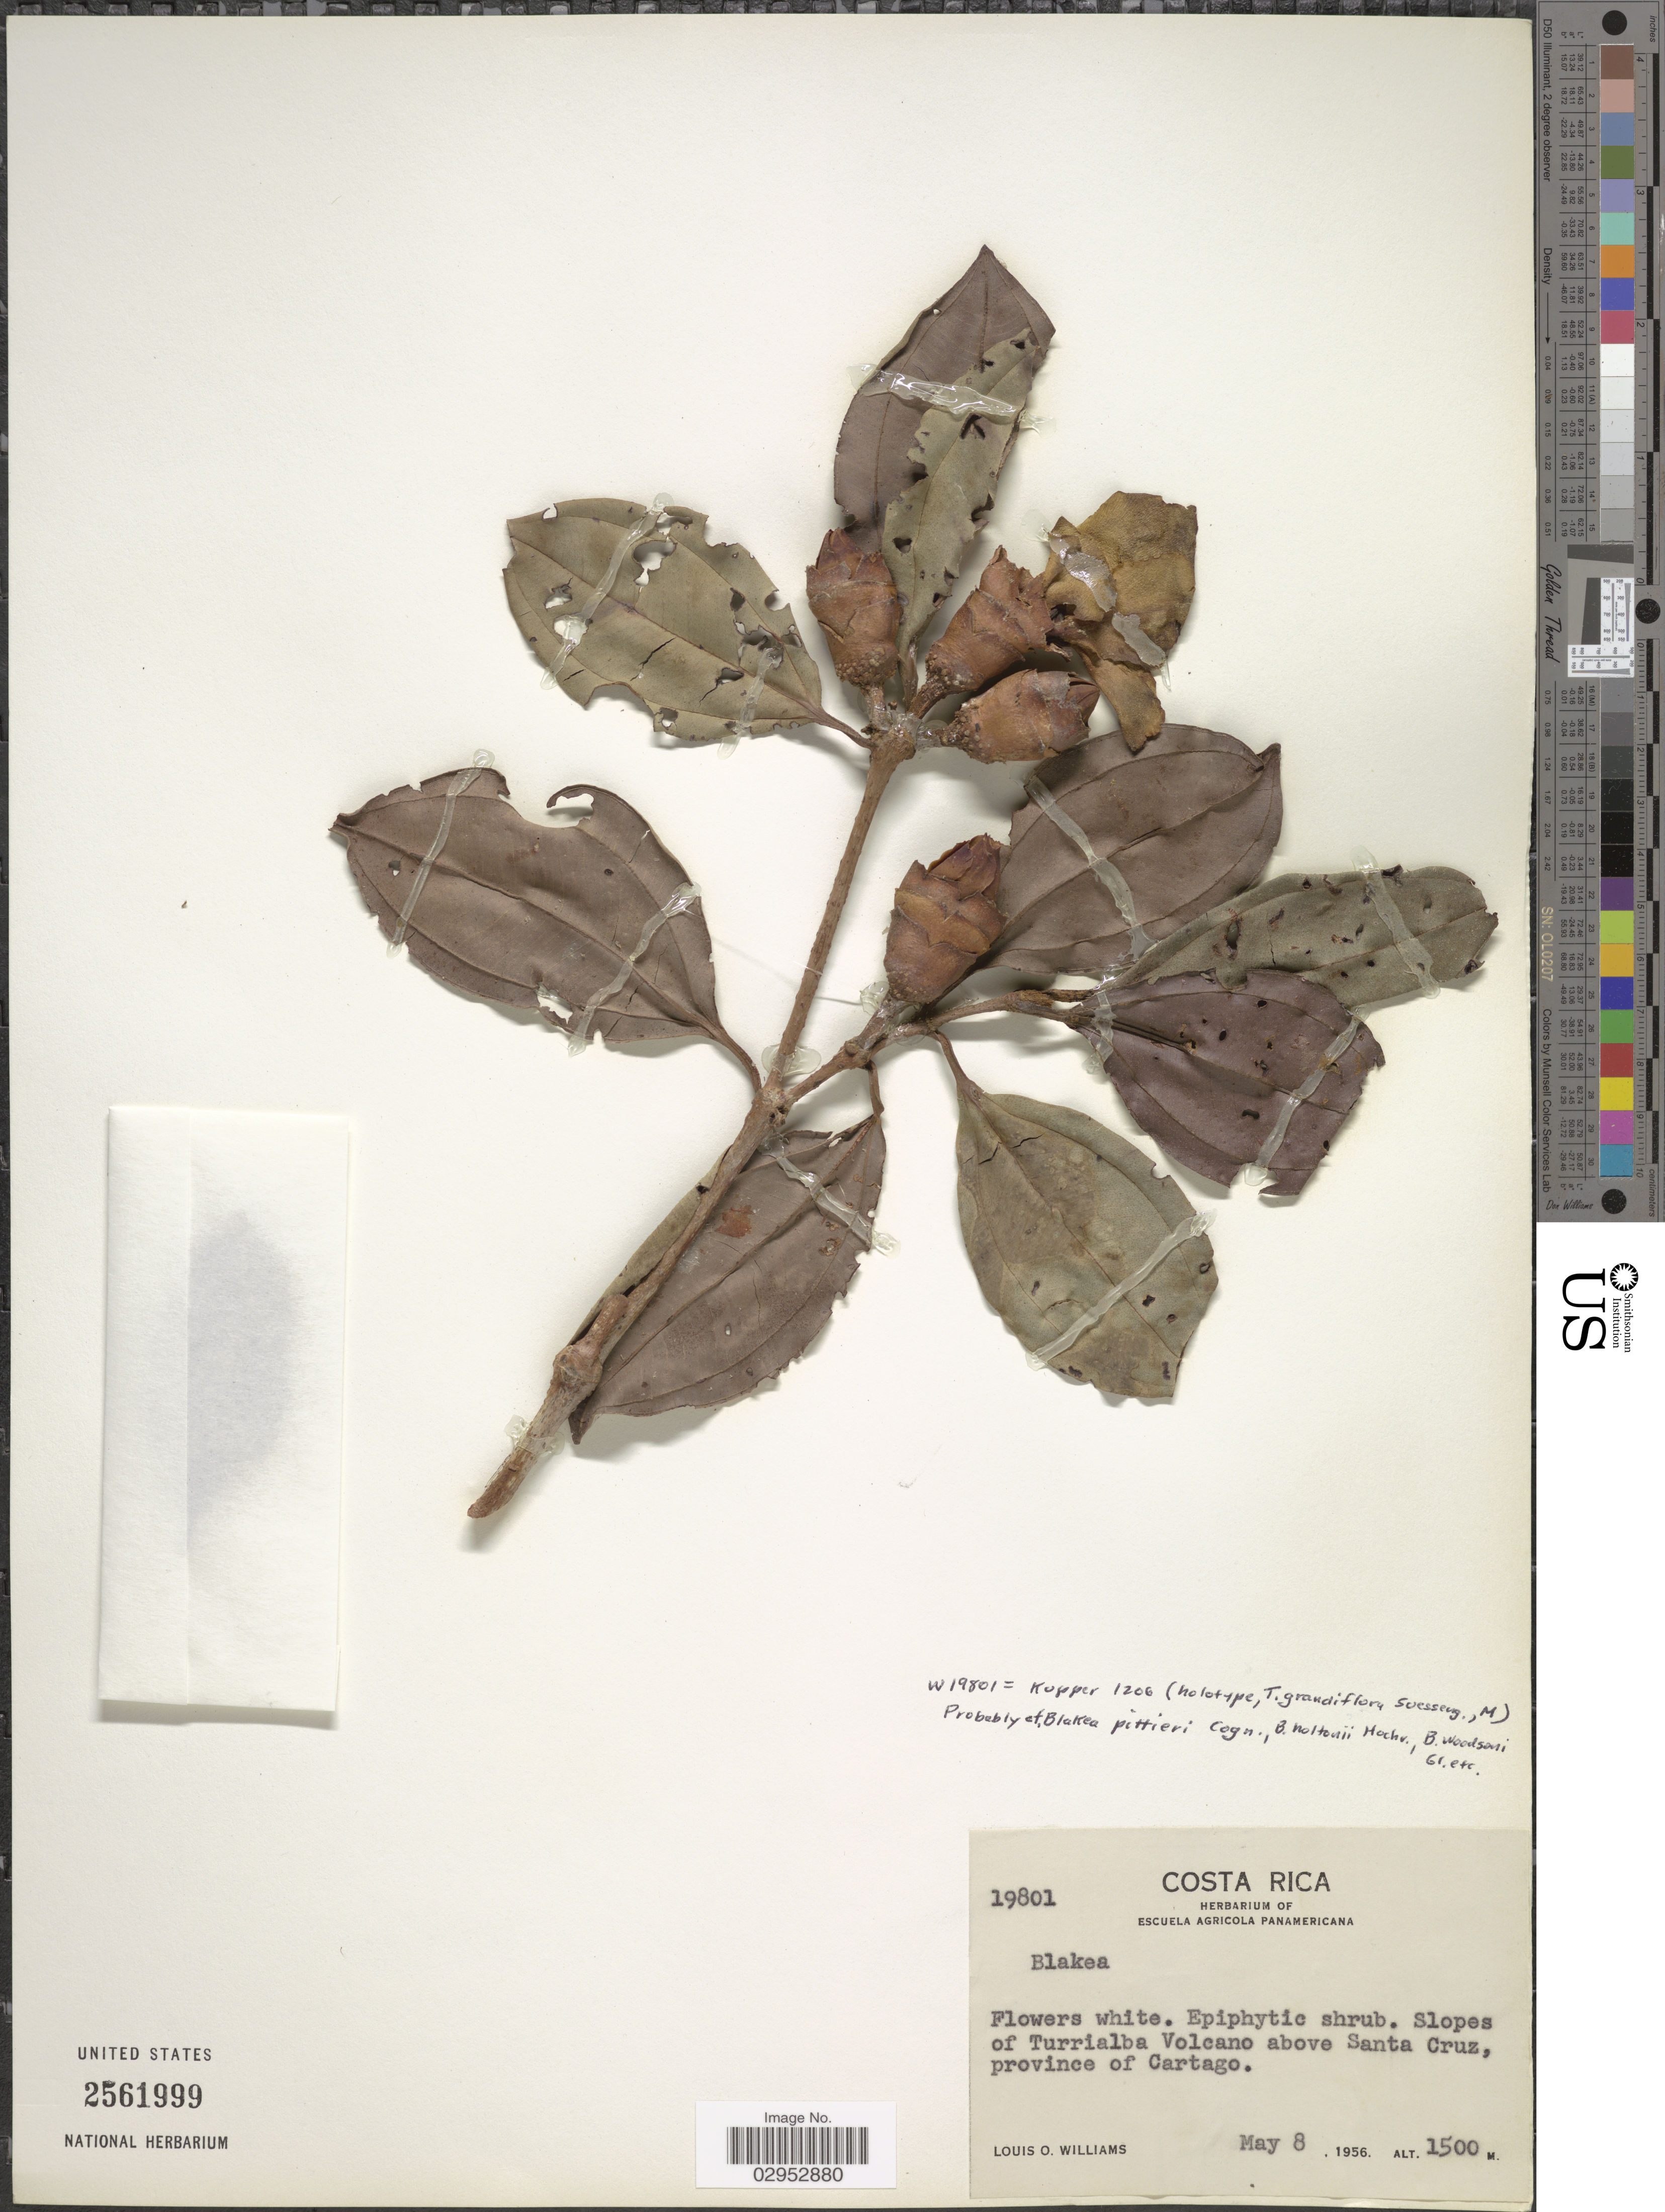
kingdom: Plantae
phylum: Tracheophyta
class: Magnoliopsida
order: Myrtales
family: Melastomataceae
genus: Blakea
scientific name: Blakea sp.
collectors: L. O. Williams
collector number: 19801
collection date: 1956-05-08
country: Costa Rica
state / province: Cartago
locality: Slopes of Turrialba Volcano above Santa Cruz.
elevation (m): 1500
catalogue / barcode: US 2561999